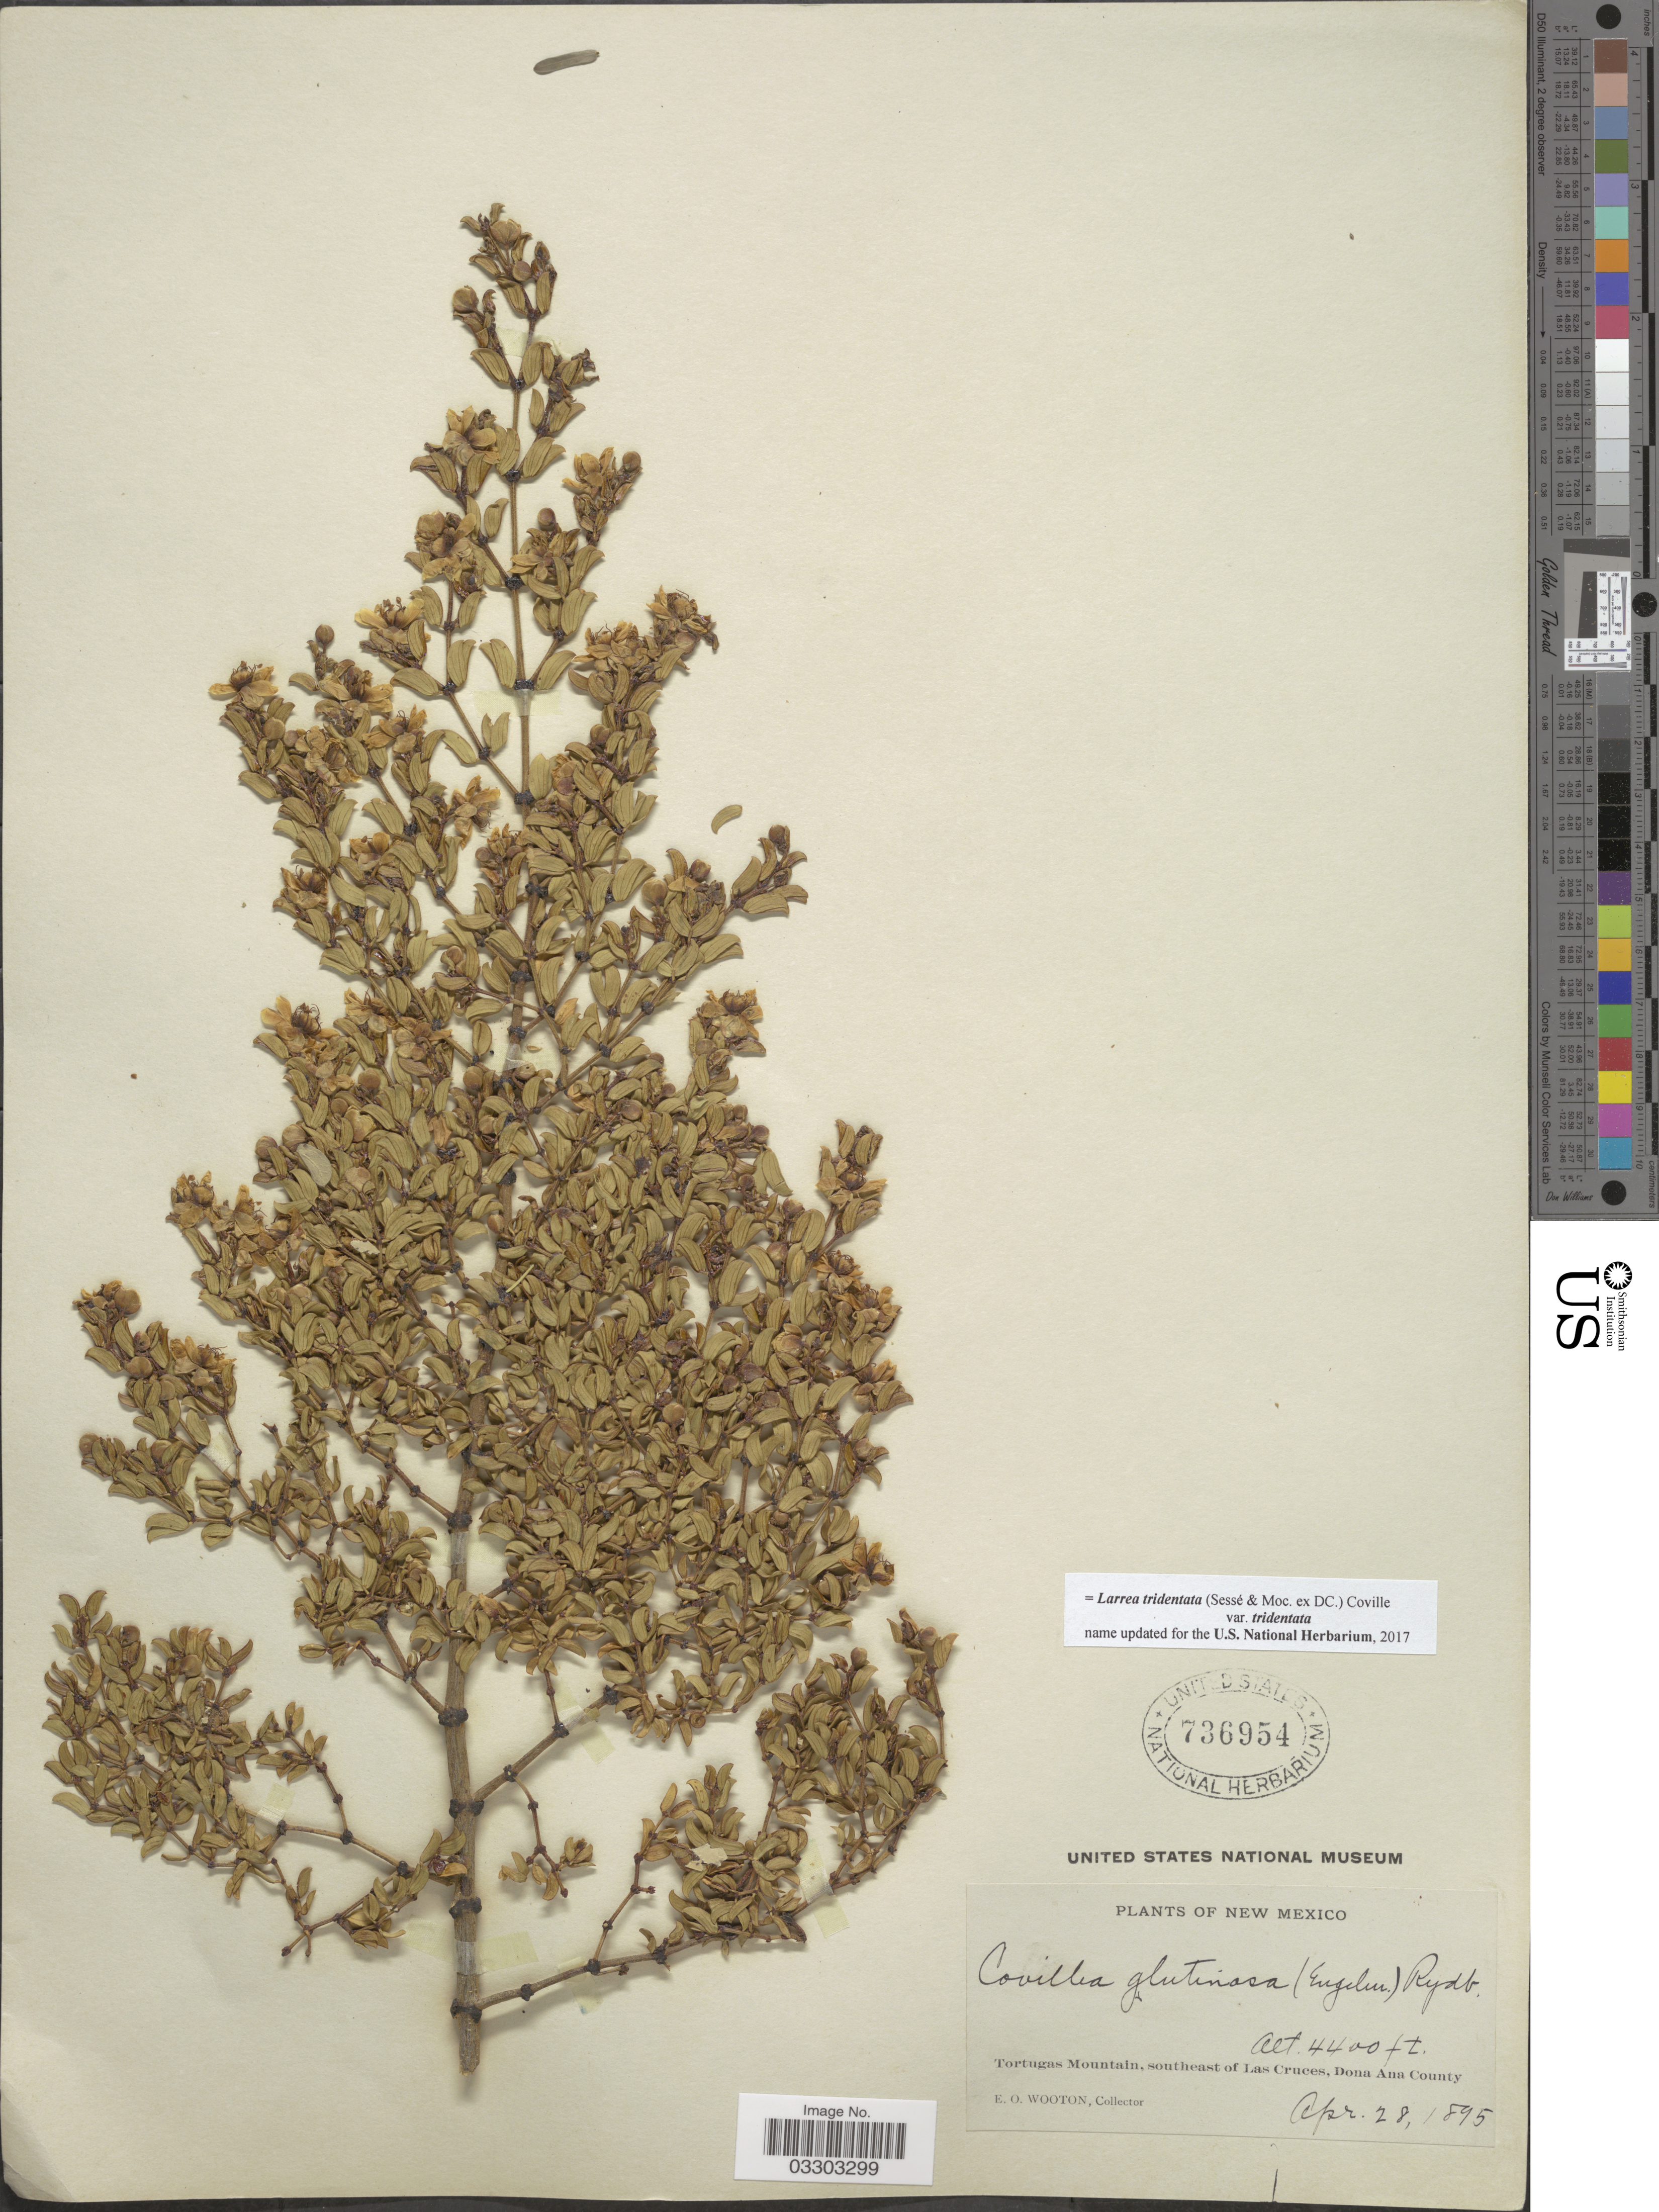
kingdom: Plantae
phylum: Tracheophyta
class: Magnoliopsida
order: Zygophyllales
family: Zygophyllaceae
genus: Larrea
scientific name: Larrea tridentata var. tridentata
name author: (Sessé & Moc. ex DC.) Coville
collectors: E. O. Wooton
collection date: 1895-04-28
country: United States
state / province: New Mexico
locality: Tortugas Mountain, southeast of Las Cruces, Dona Ana County.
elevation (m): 1341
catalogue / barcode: US 736954